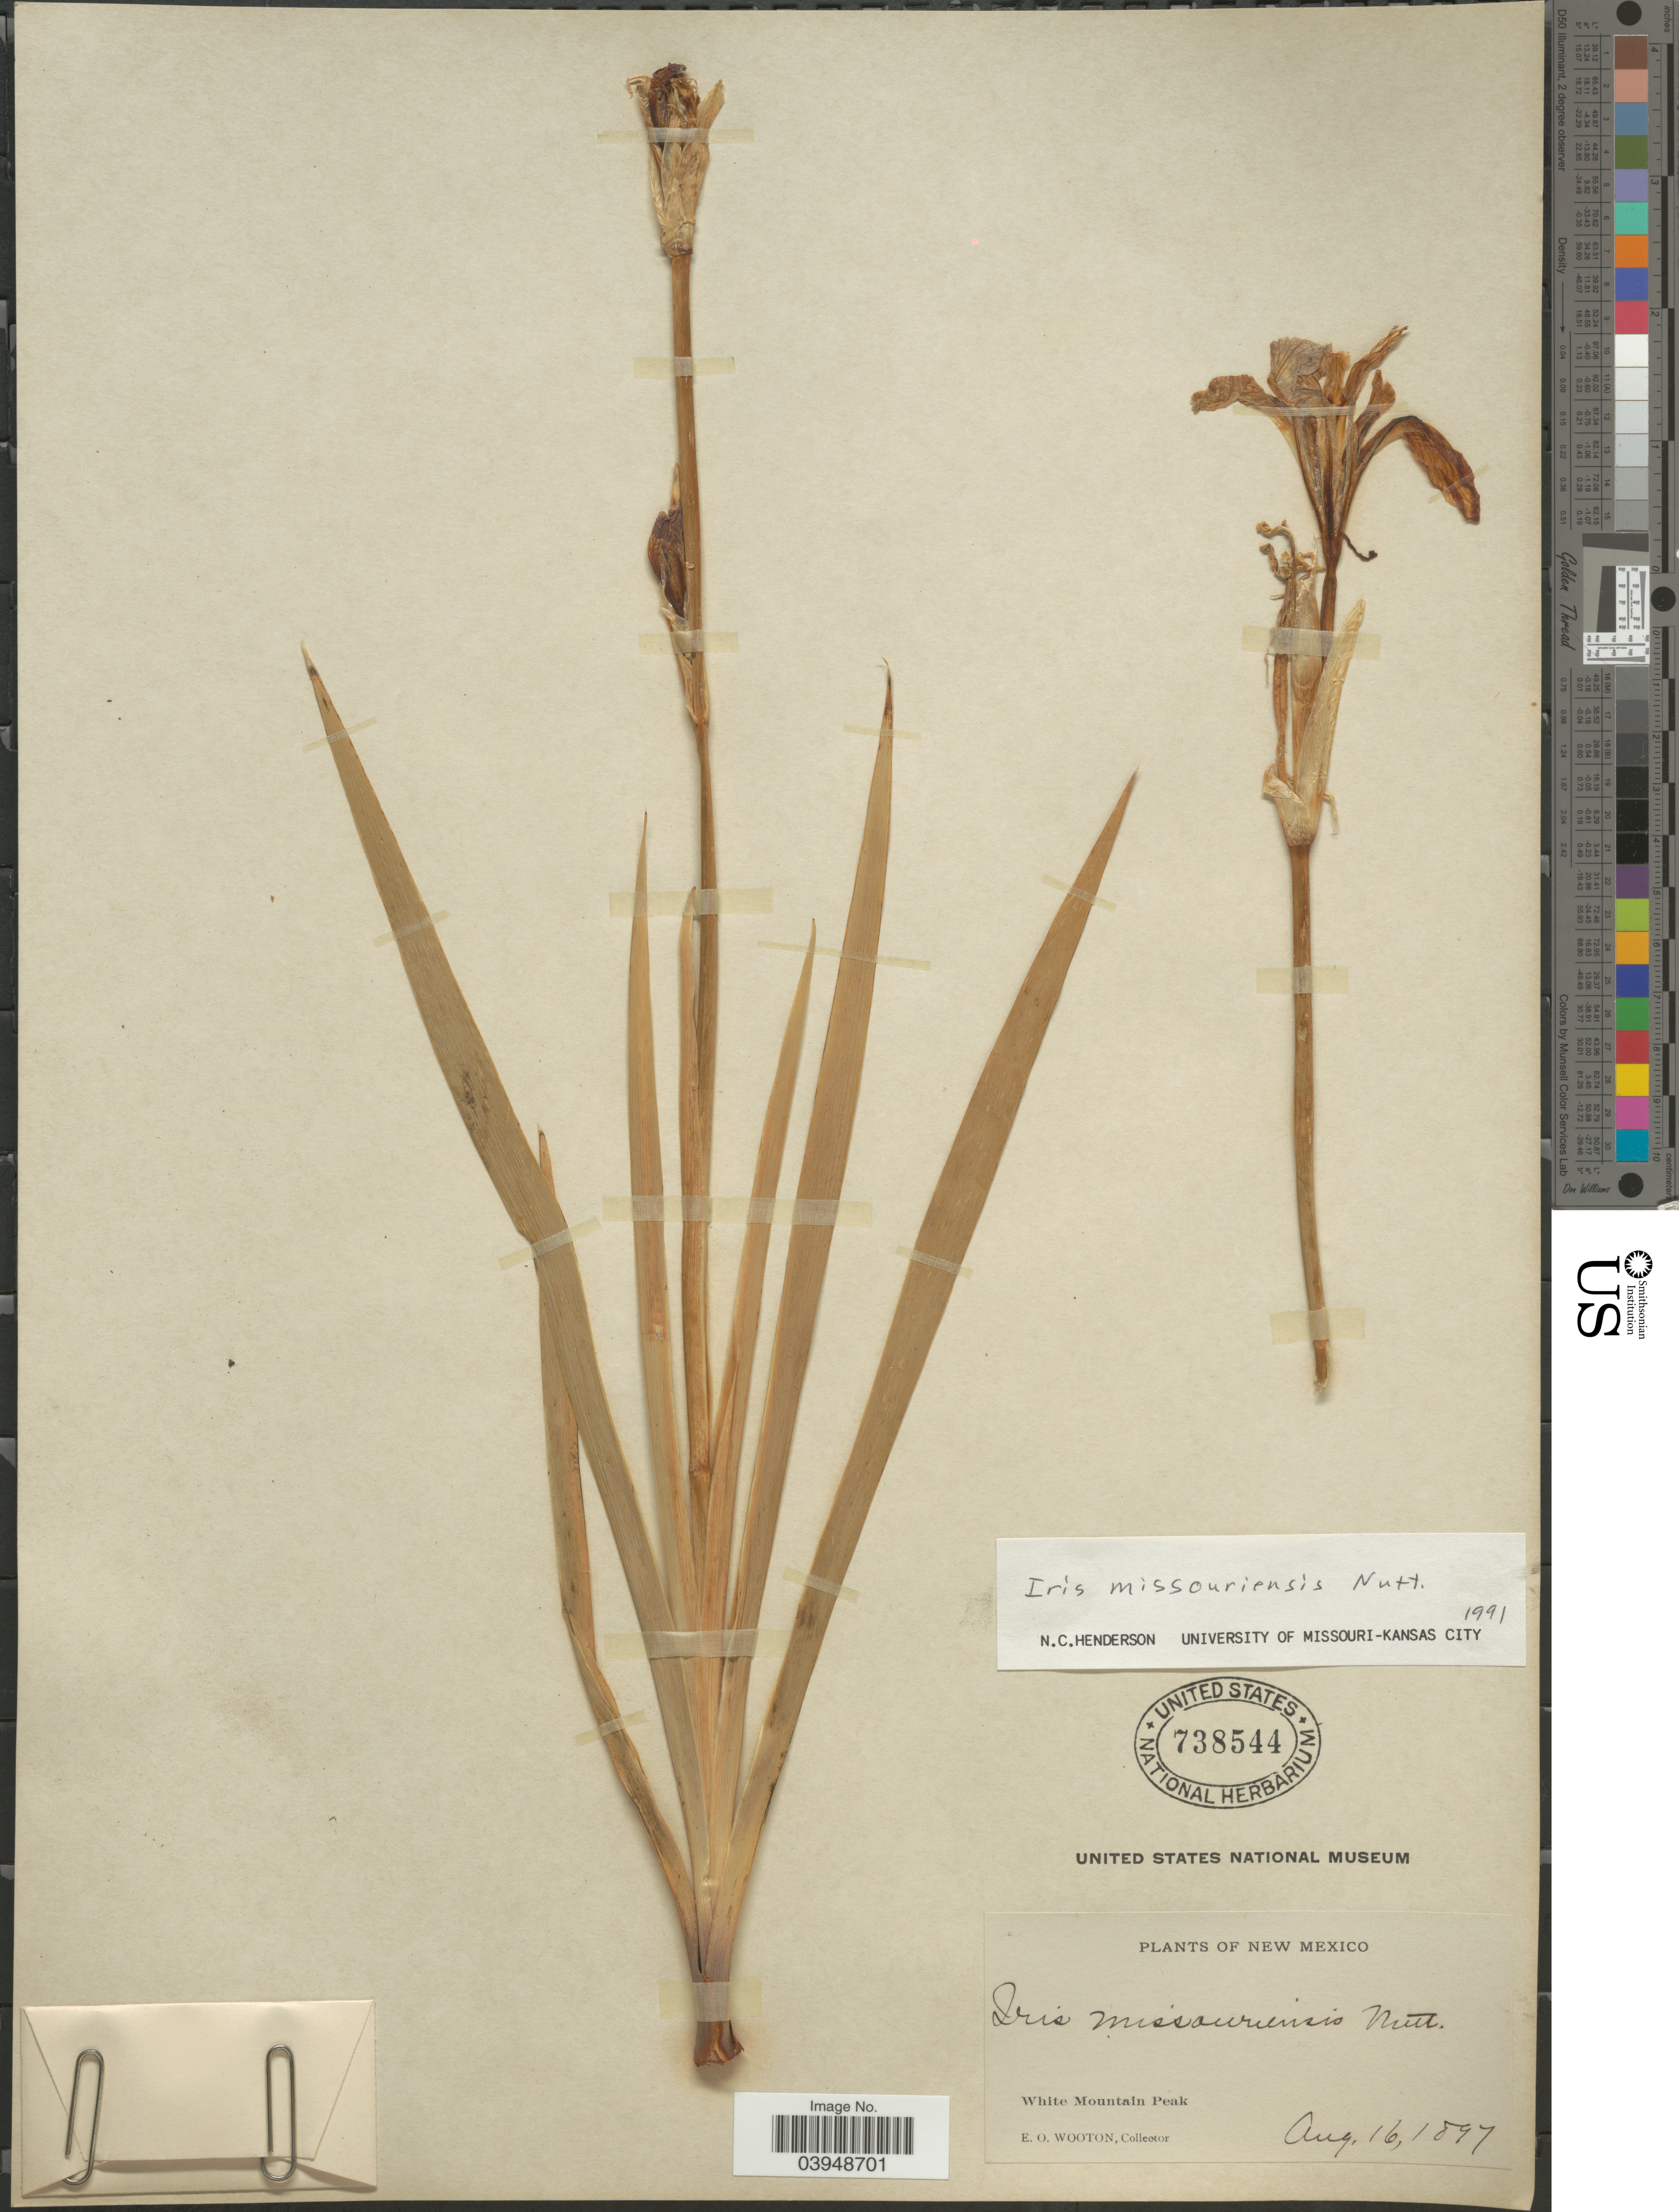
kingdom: Plantae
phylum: Tracheophyta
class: Liliopsida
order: Asparagales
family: Iridaceae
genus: Iris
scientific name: Iris missouriensis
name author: Nutt.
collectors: E. O. Wooton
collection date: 1897-08-16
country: United States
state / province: New Mexico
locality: White Mountain Peak.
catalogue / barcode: US 738544